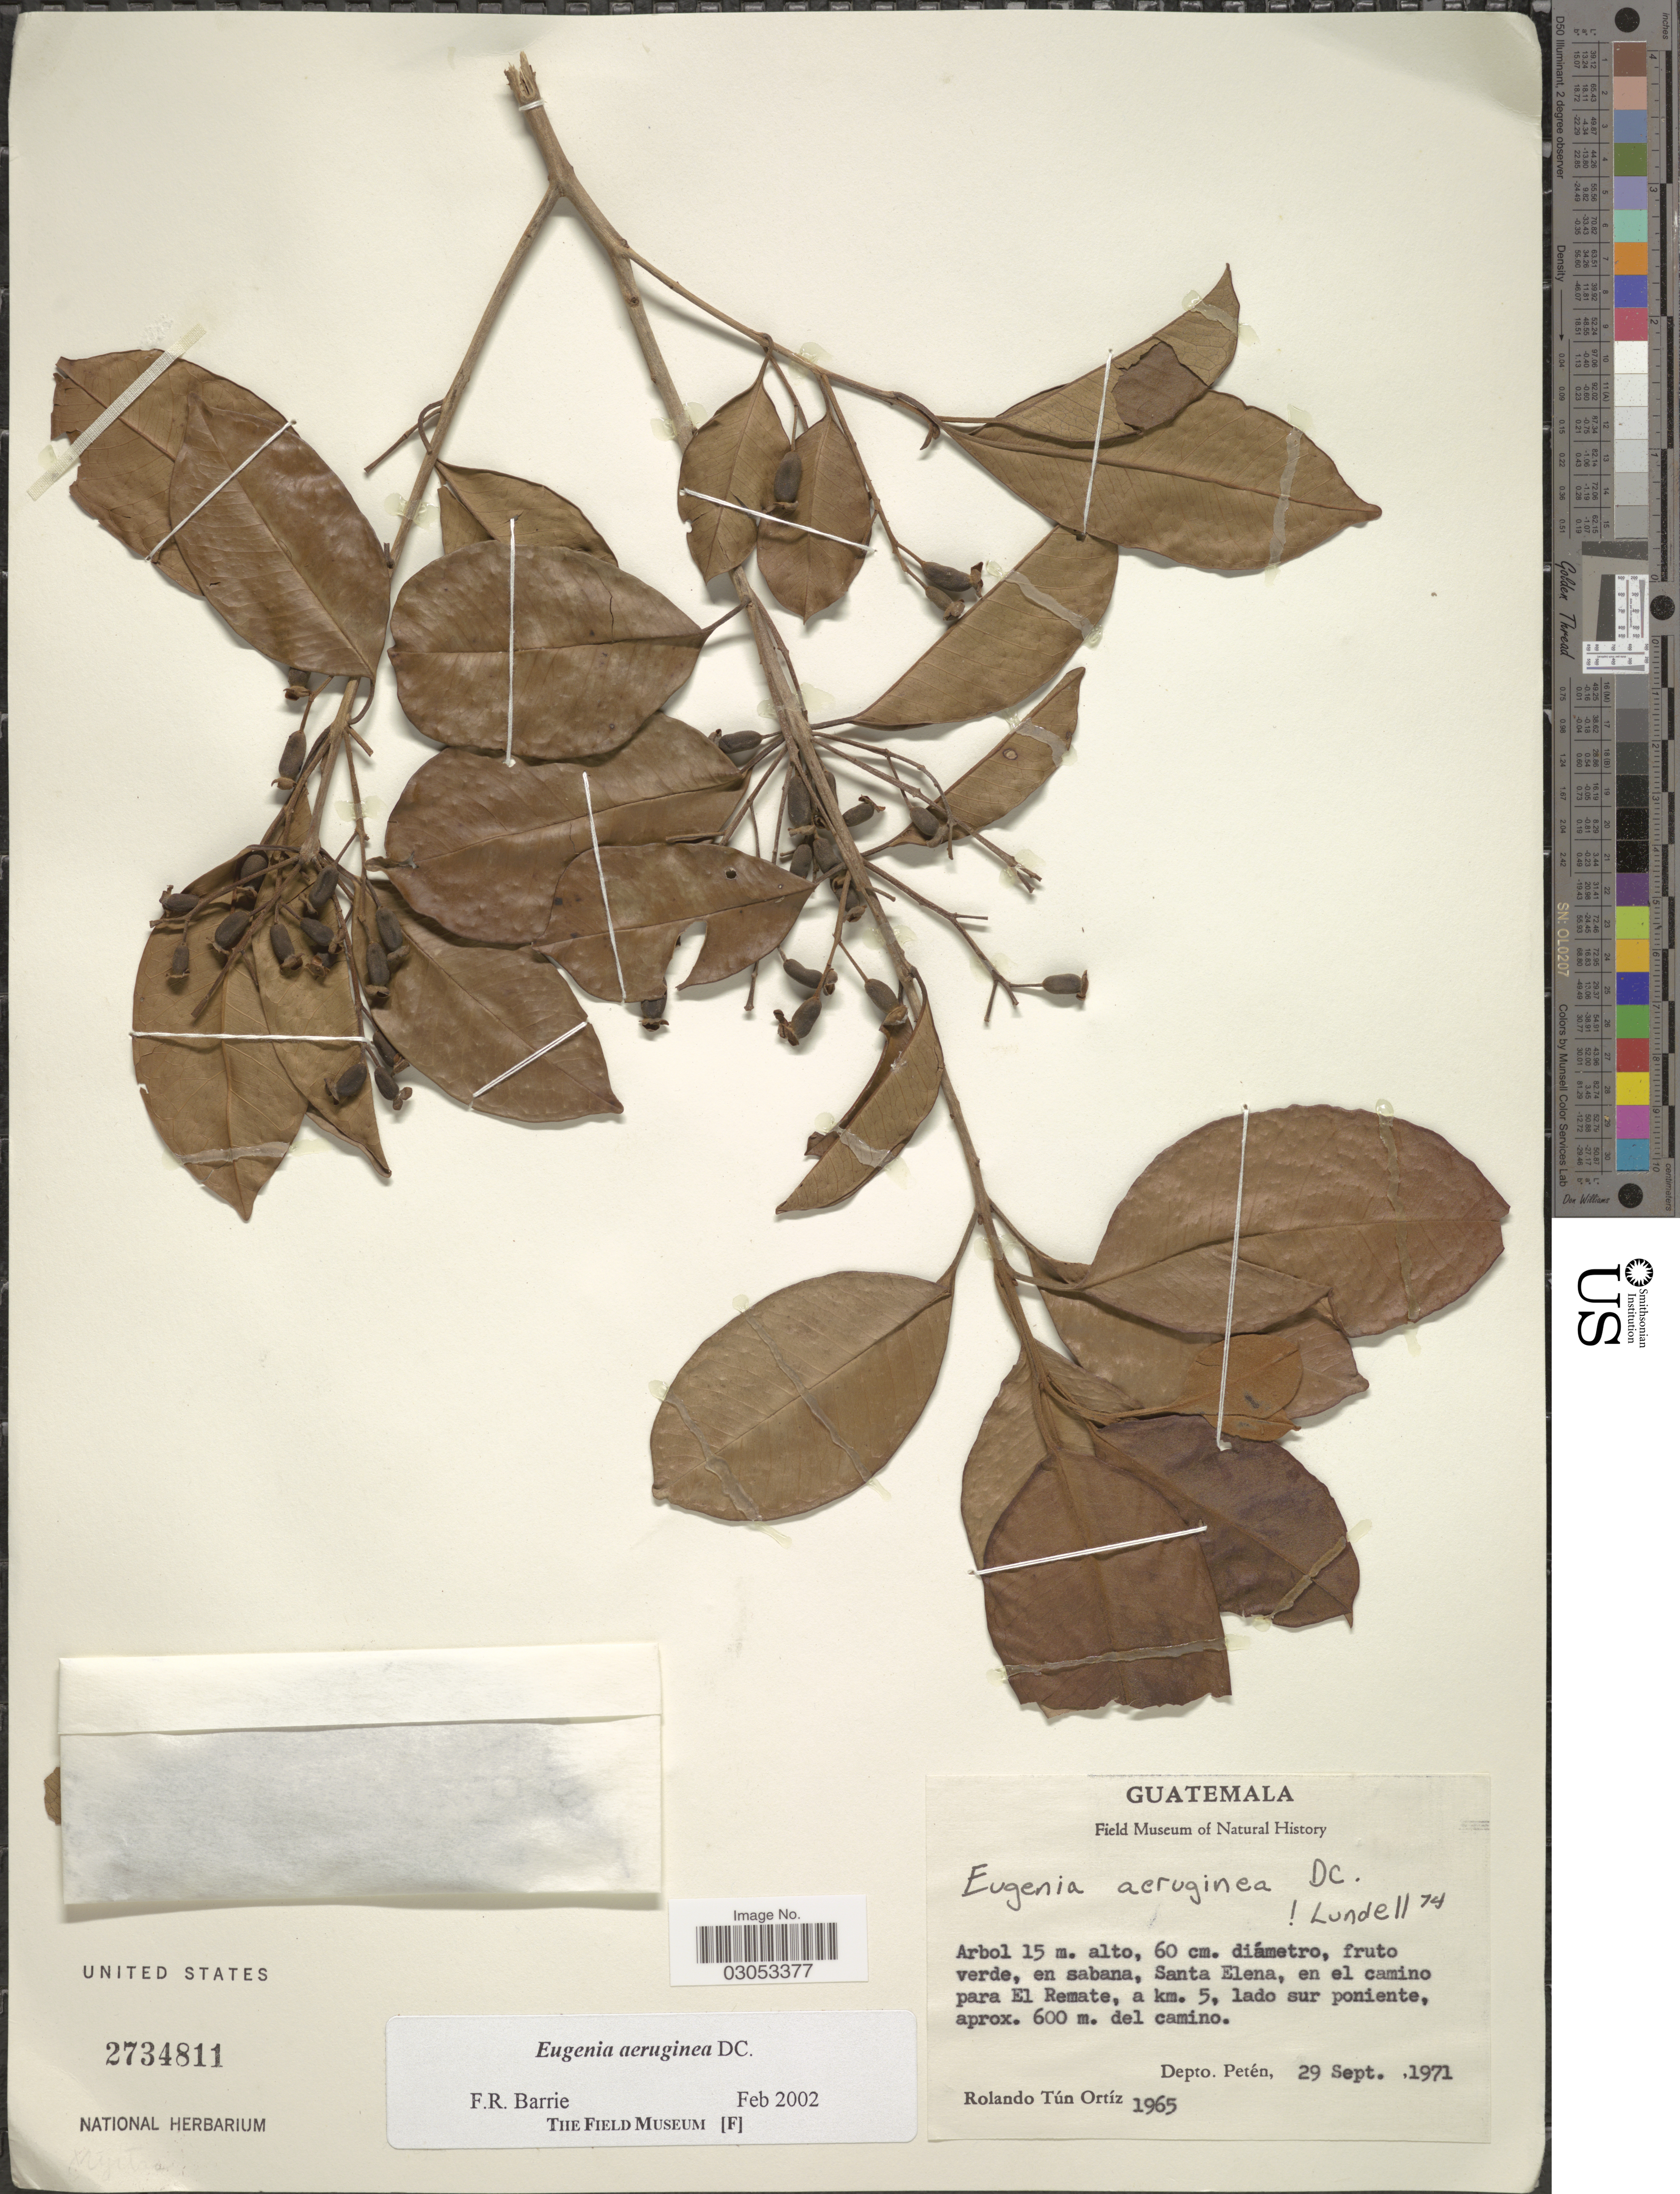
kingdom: Plantae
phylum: Tracheophyta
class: Magnoliopsida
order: Myrtales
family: Myrtaceae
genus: Eugenia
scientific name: Eugenia aeruginea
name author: DC.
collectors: R. T. Ortíz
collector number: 1965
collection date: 1971-09-29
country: Guatemala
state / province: El Petén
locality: Santa Elena, en el camino para El Remate, a km. 5, lado sur poniente, Depto. Petén.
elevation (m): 600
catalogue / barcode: US 2734811